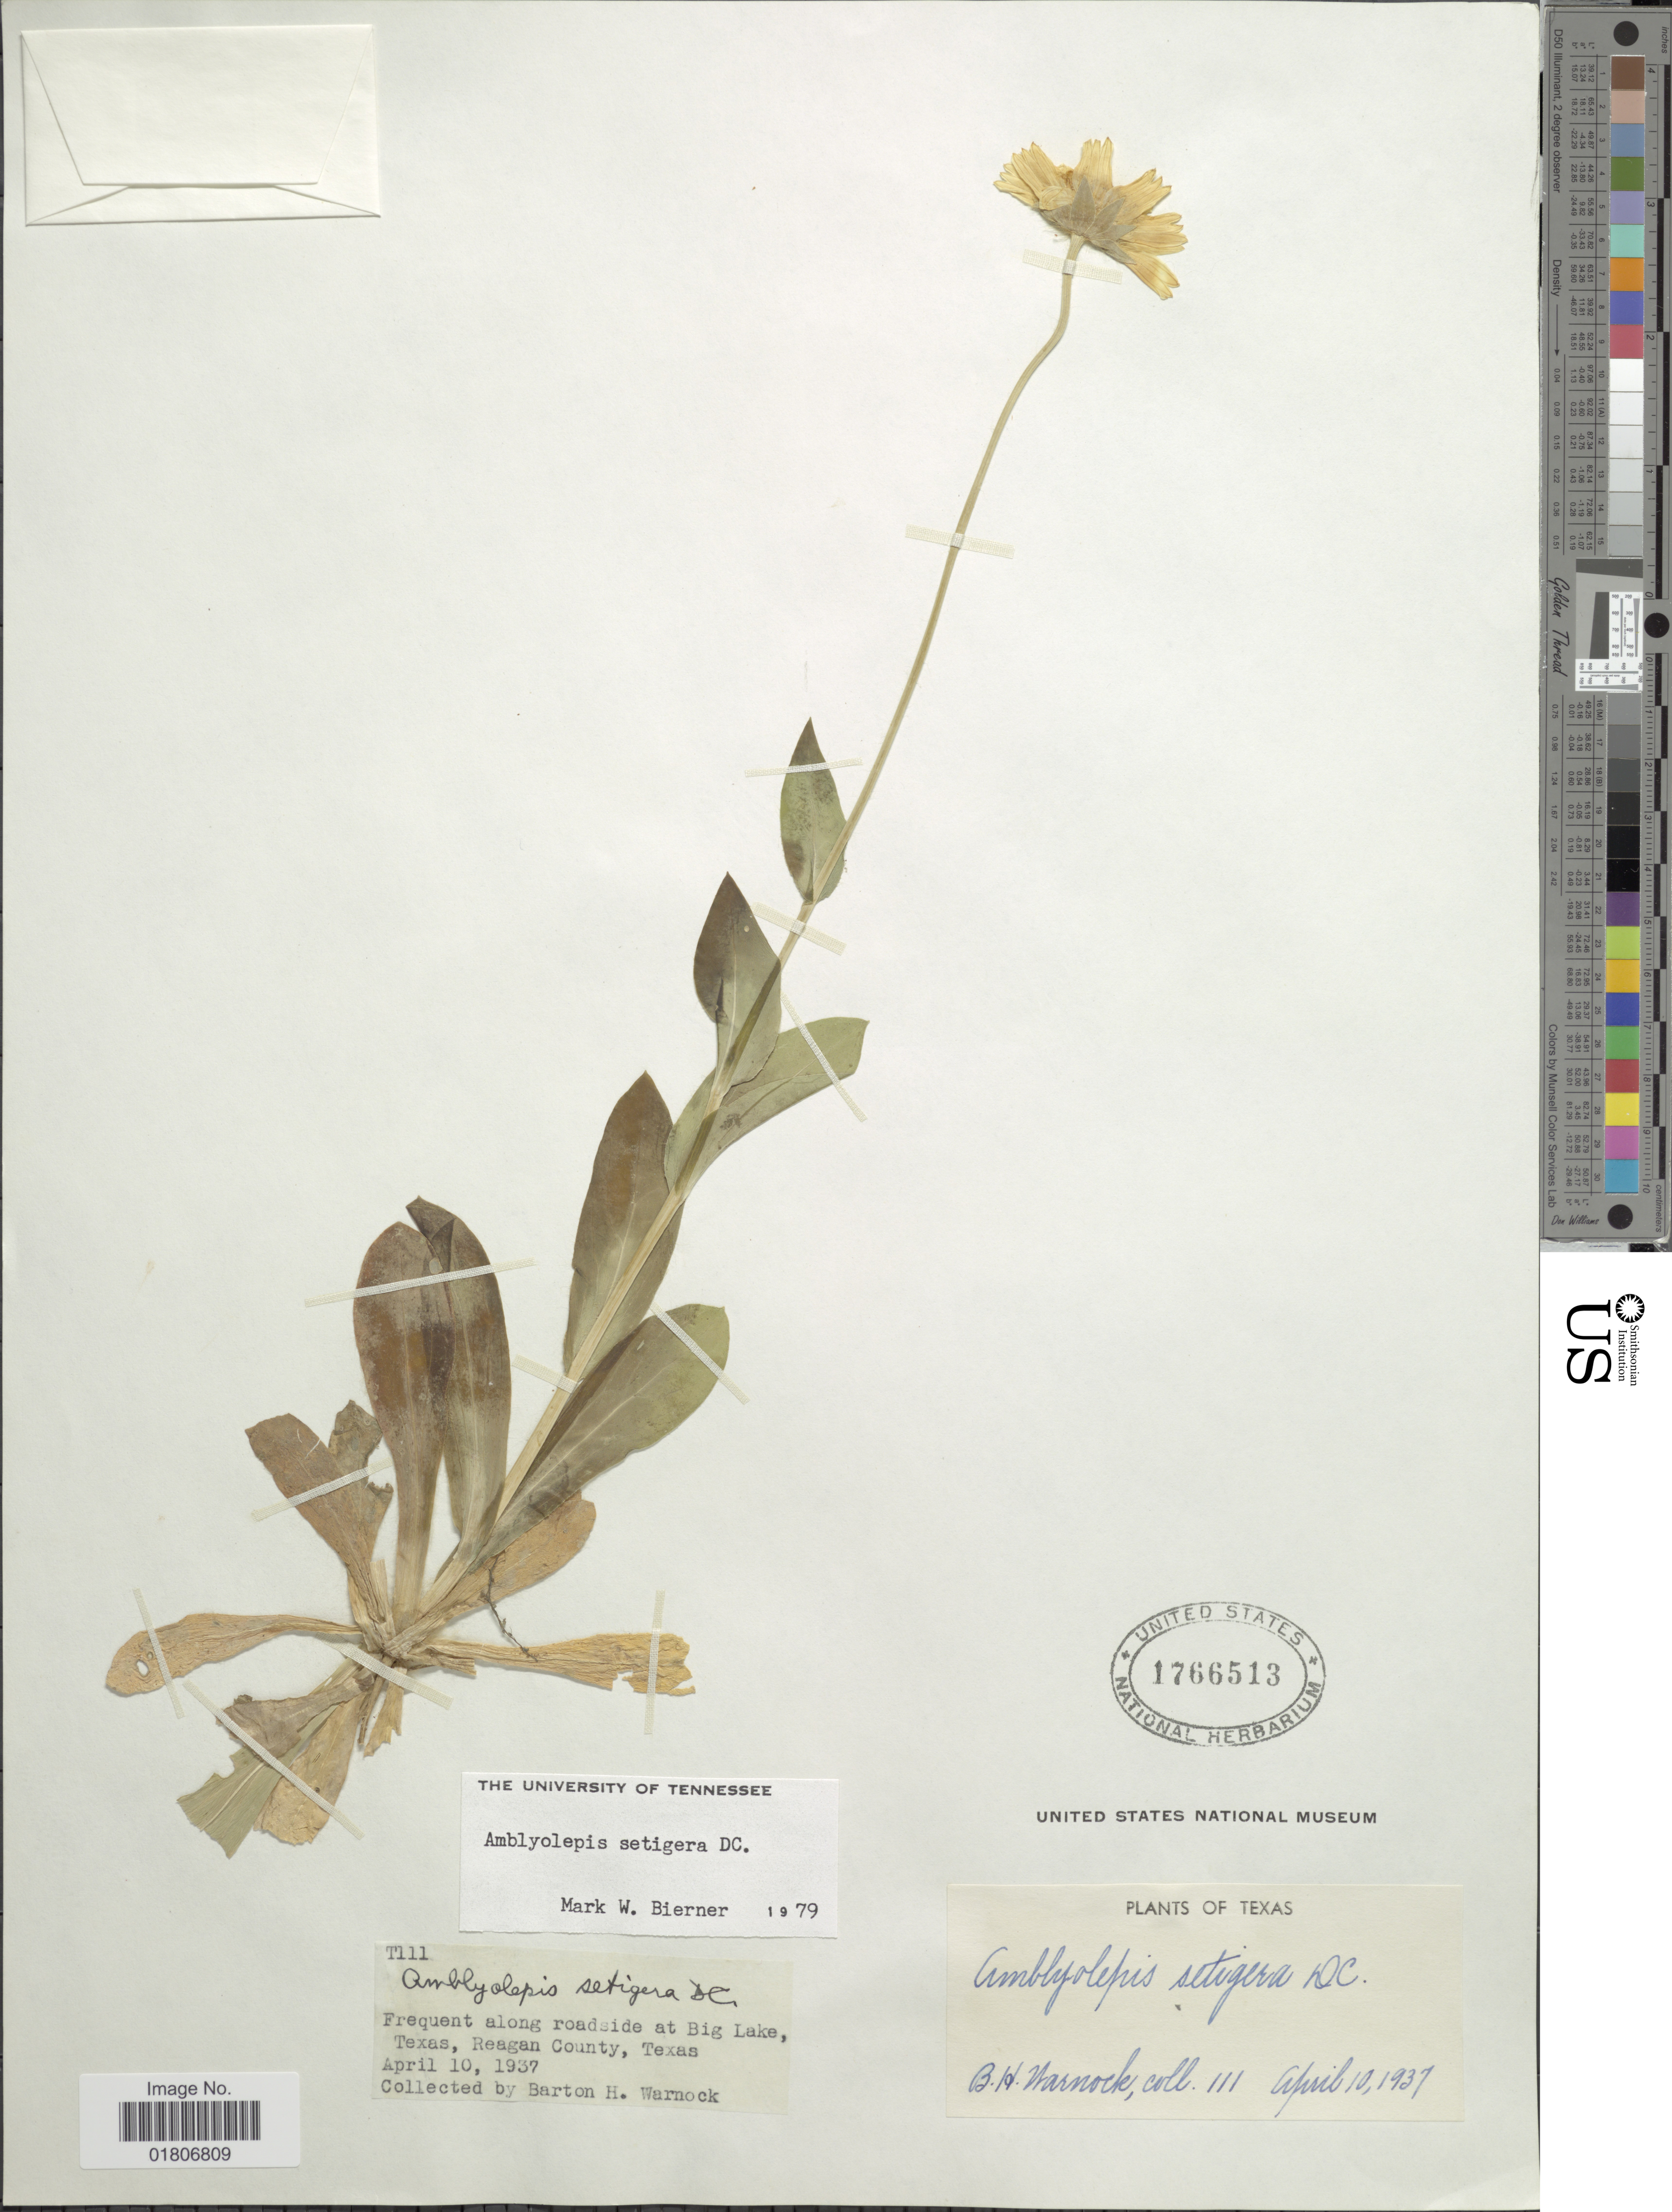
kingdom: Plantae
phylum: Tracheophyta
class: Magnoliopsida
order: Asterales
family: Asteraceae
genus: Amblyolepis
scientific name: Amblyolepis setigera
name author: DC.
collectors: B. H. Warnock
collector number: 111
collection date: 1937-04-10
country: United States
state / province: Texas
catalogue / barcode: US 1766513